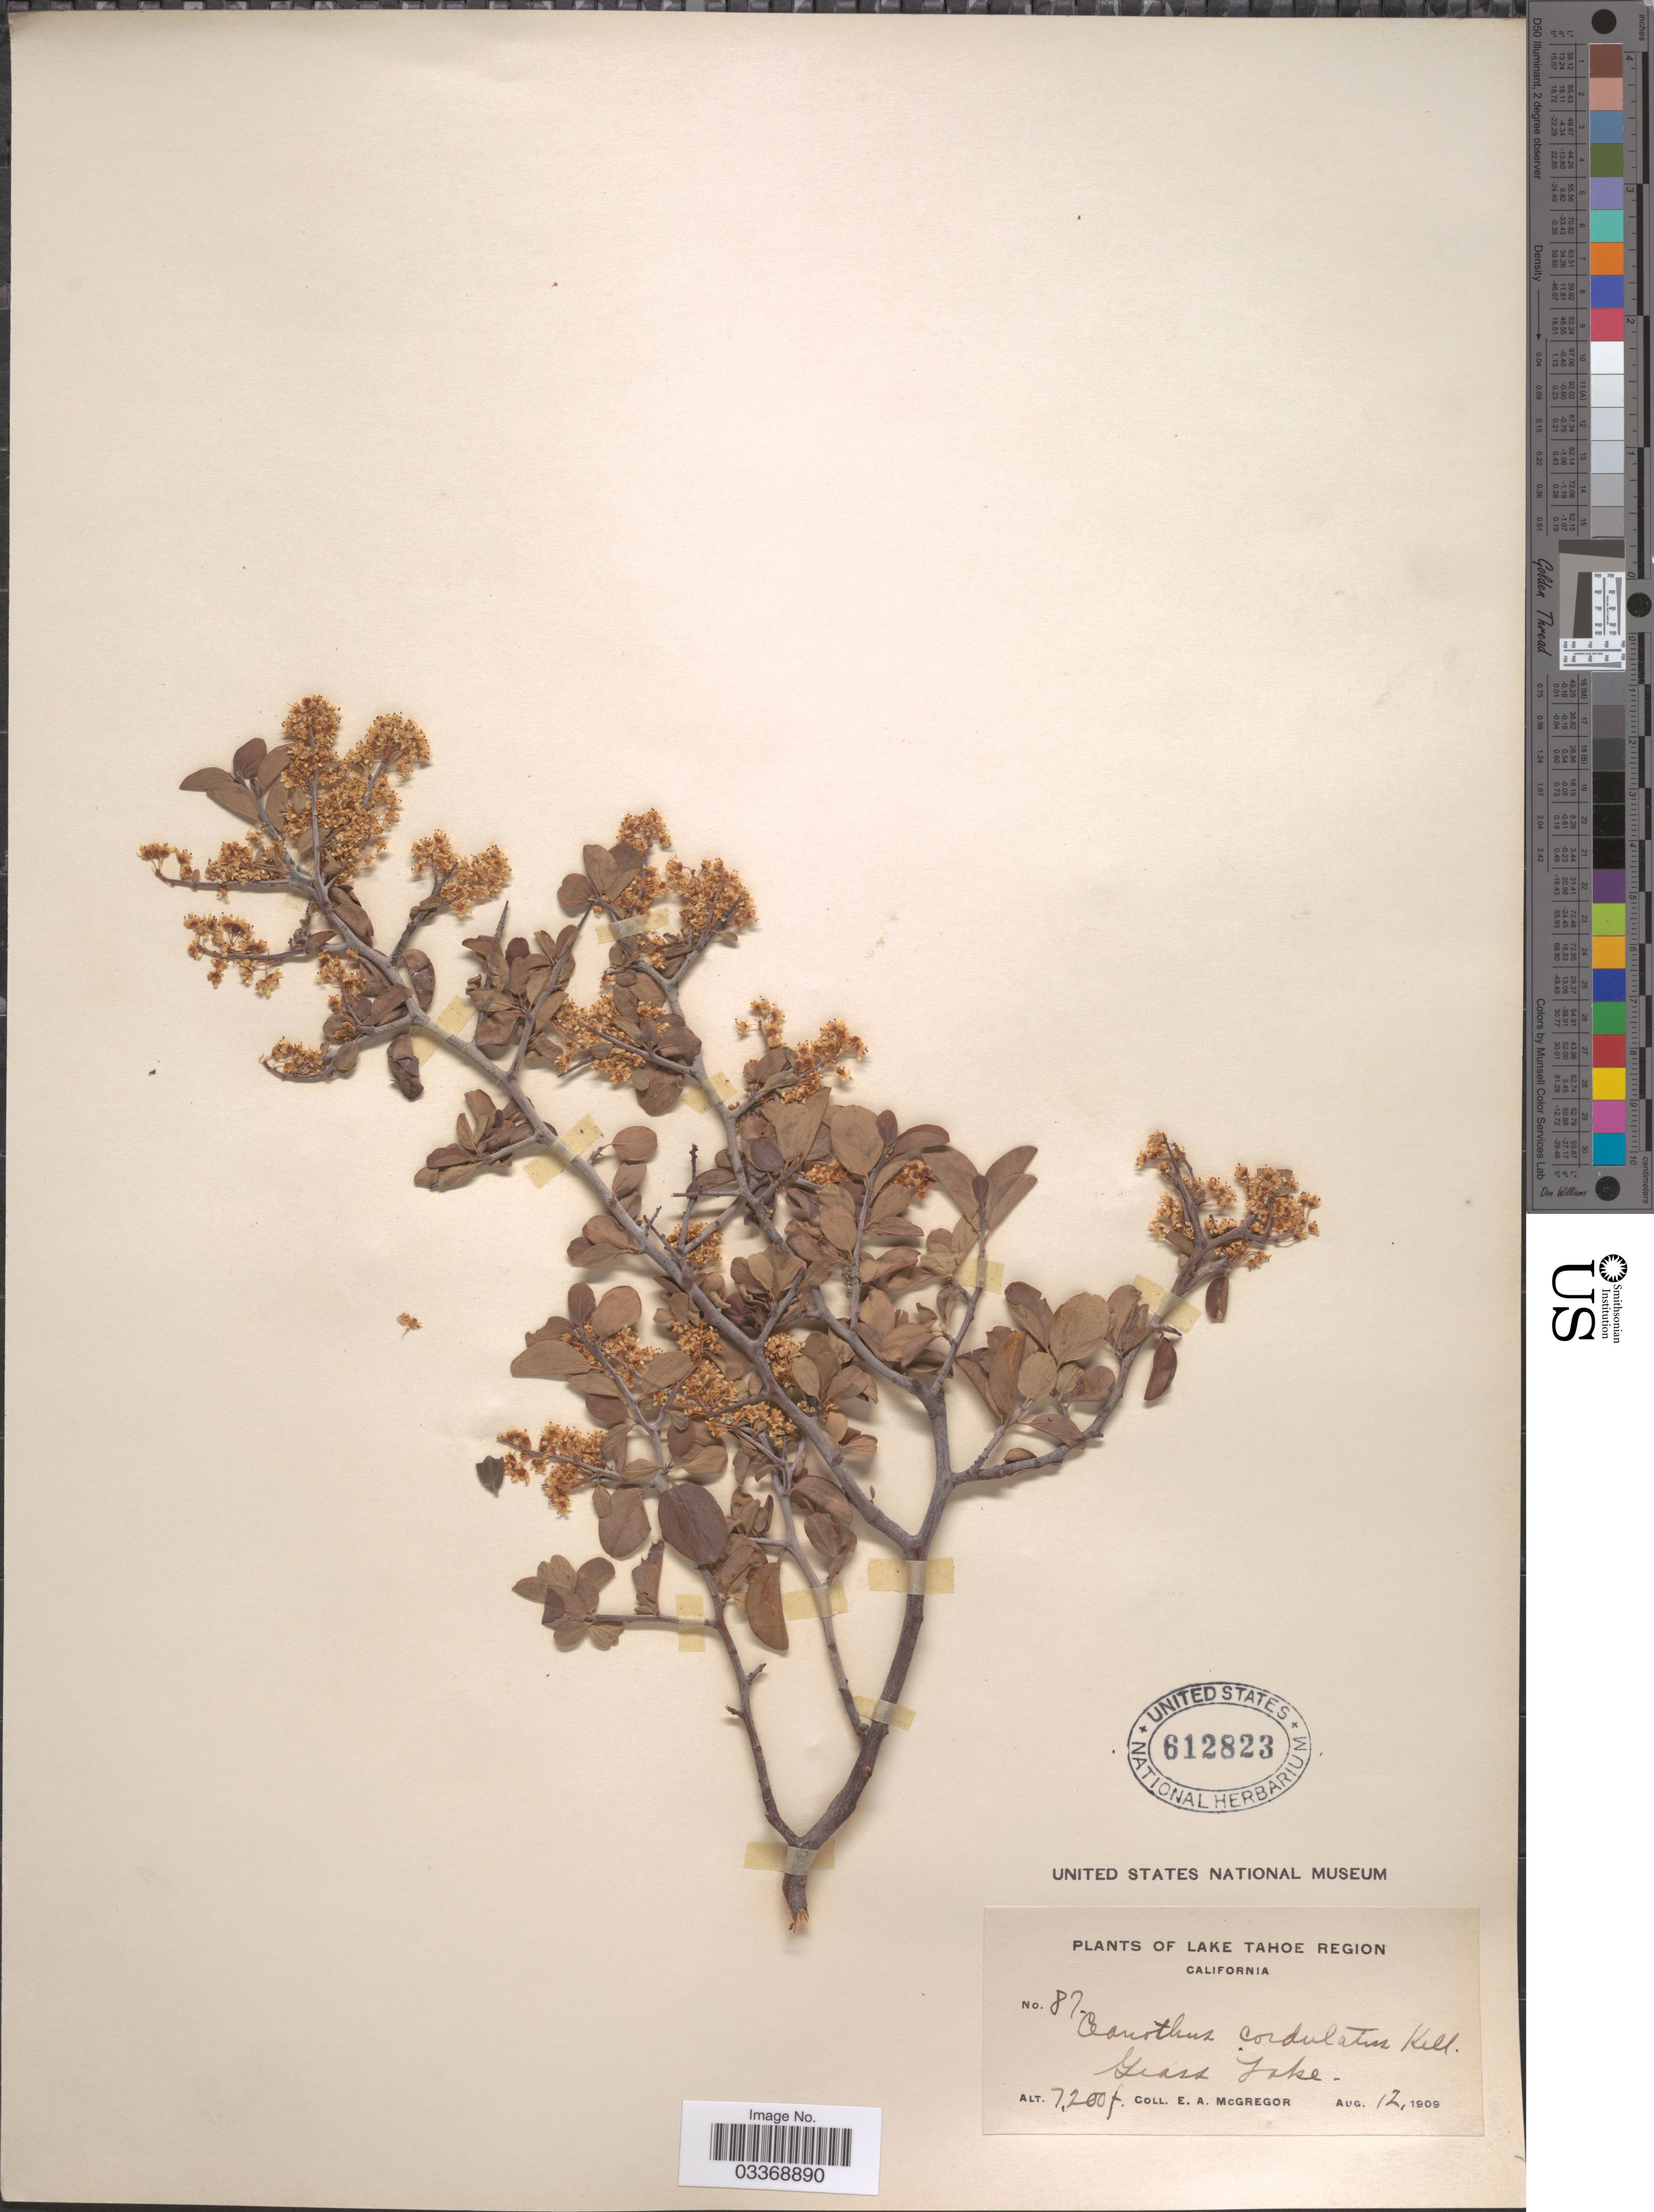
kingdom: Plantae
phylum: Tracheophyta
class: Magnoliopsida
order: Rosales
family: Rhamnaceae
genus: Ceanothus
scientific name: Ceanothus cordulatus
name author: Kellogg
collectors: E. A. McGregor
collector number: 87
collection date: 1909-08-12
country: United States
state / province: California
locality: Lake Tahoe Region. Grass Lake.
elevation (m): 2195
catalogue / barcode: US 612823